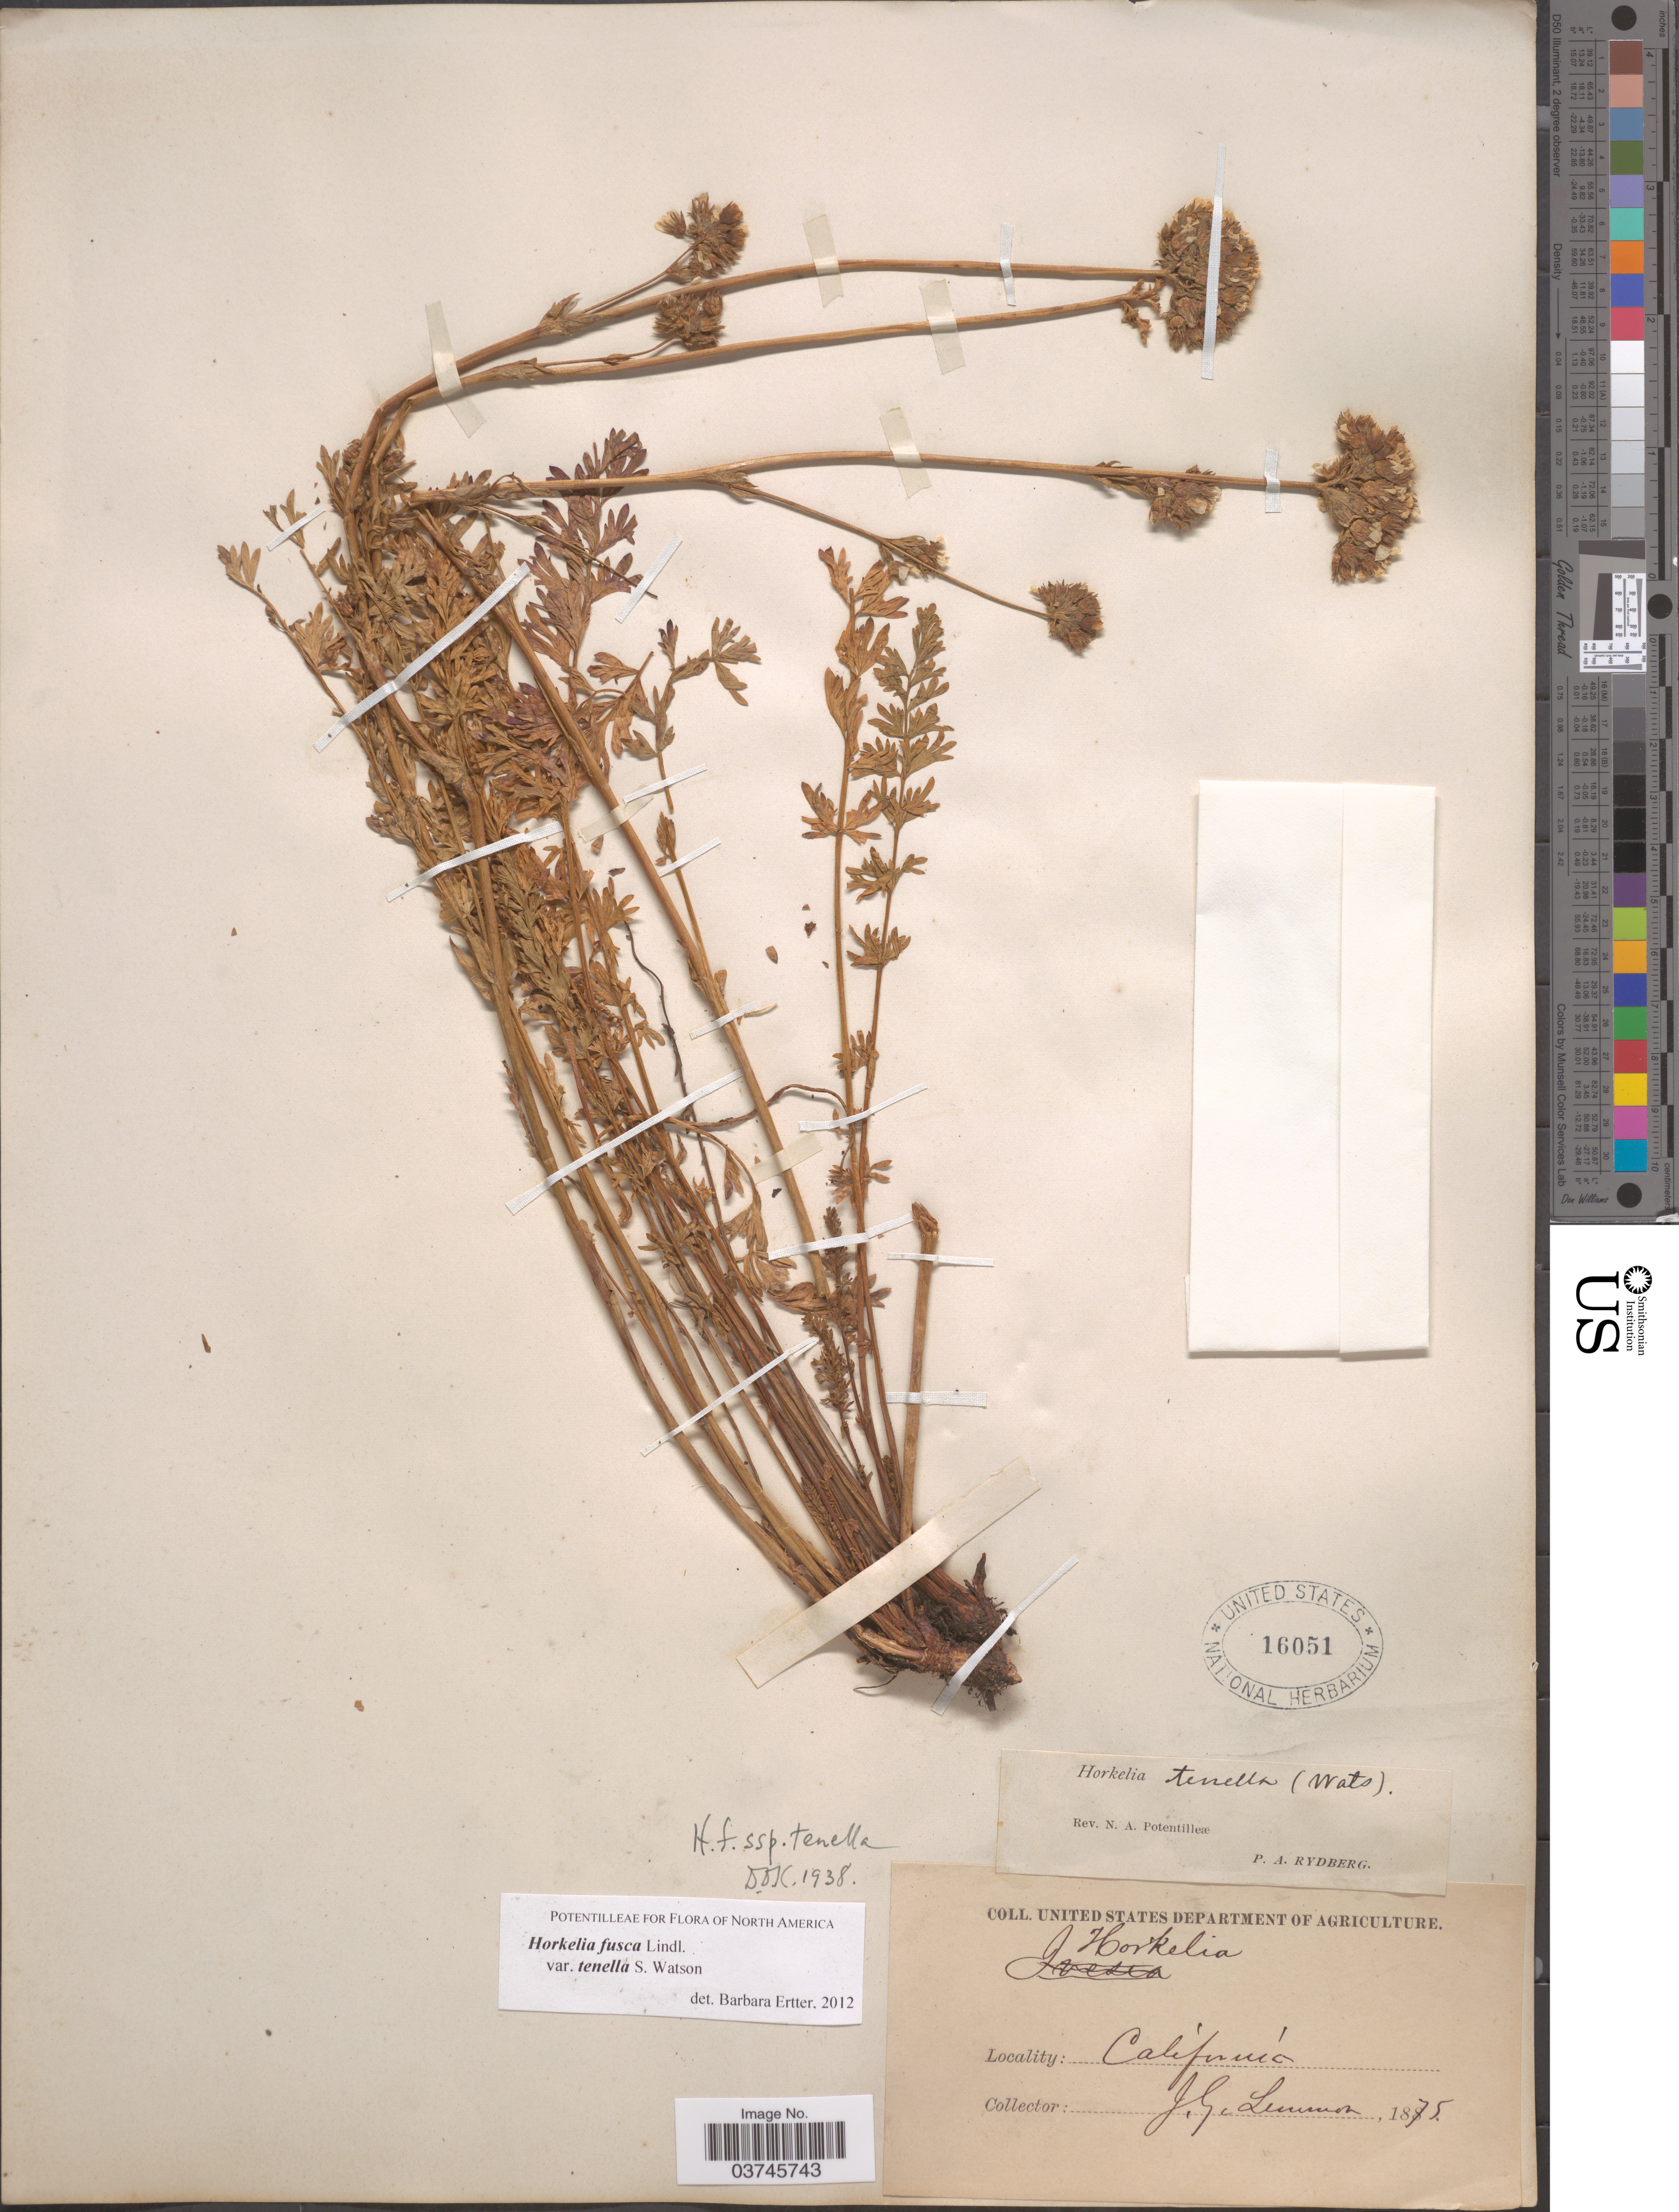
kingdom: Plantae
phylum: Tracheophyta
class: Magnoliopsida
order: Rosales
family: Rosaceae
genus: Potentilla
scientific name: Potentilla lindleyi var. puberula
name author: (Rydb.) Jeps.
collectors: J. Lemmon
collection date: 1875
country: United States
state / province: California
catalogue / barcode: US 16051